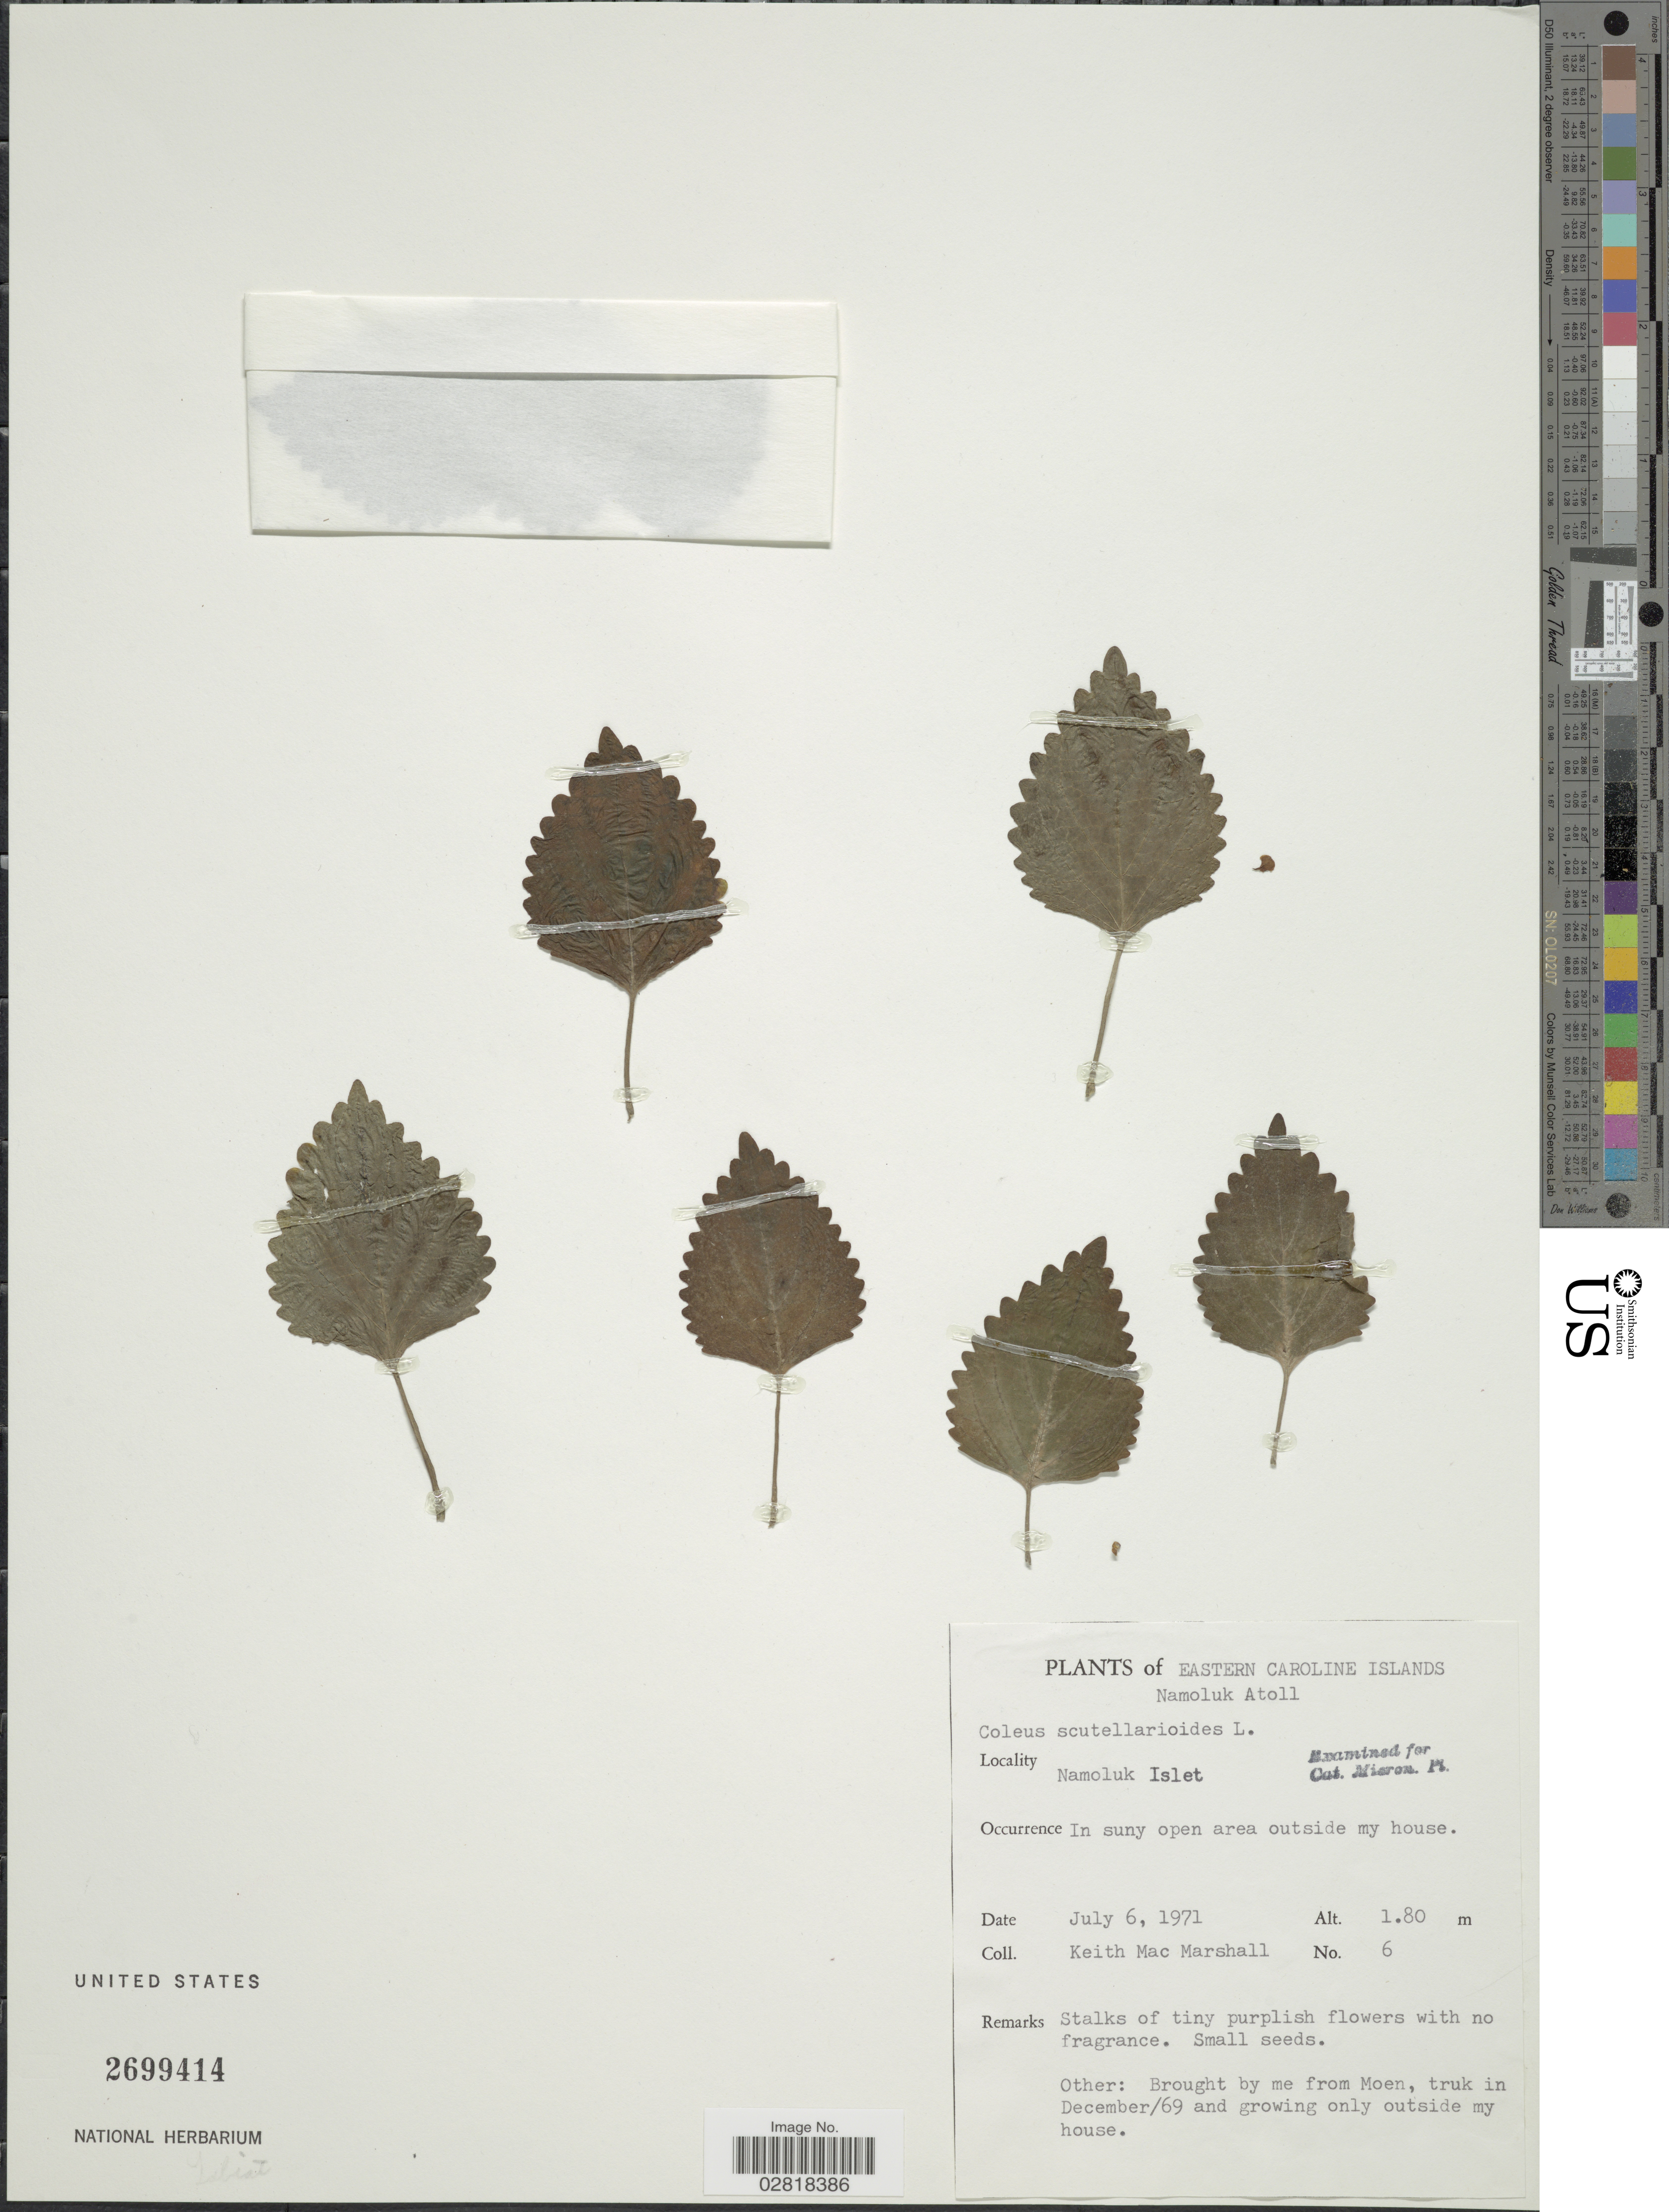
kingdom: Plantae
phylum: Tracheophyta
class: Magnoliopsida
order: Lamiales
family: Lamiaceae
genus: Coleus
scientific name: Coleus scutellarioides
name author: (L.) Benth.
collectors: K. M. Marshall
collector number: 6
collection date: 1971-07-06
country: Micronesia, Federated States of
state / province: Truk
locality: Eastern Caroline Islands. Namoluk Atoll. Namoluk Islet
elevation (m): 1.8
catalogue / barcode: US 2699414